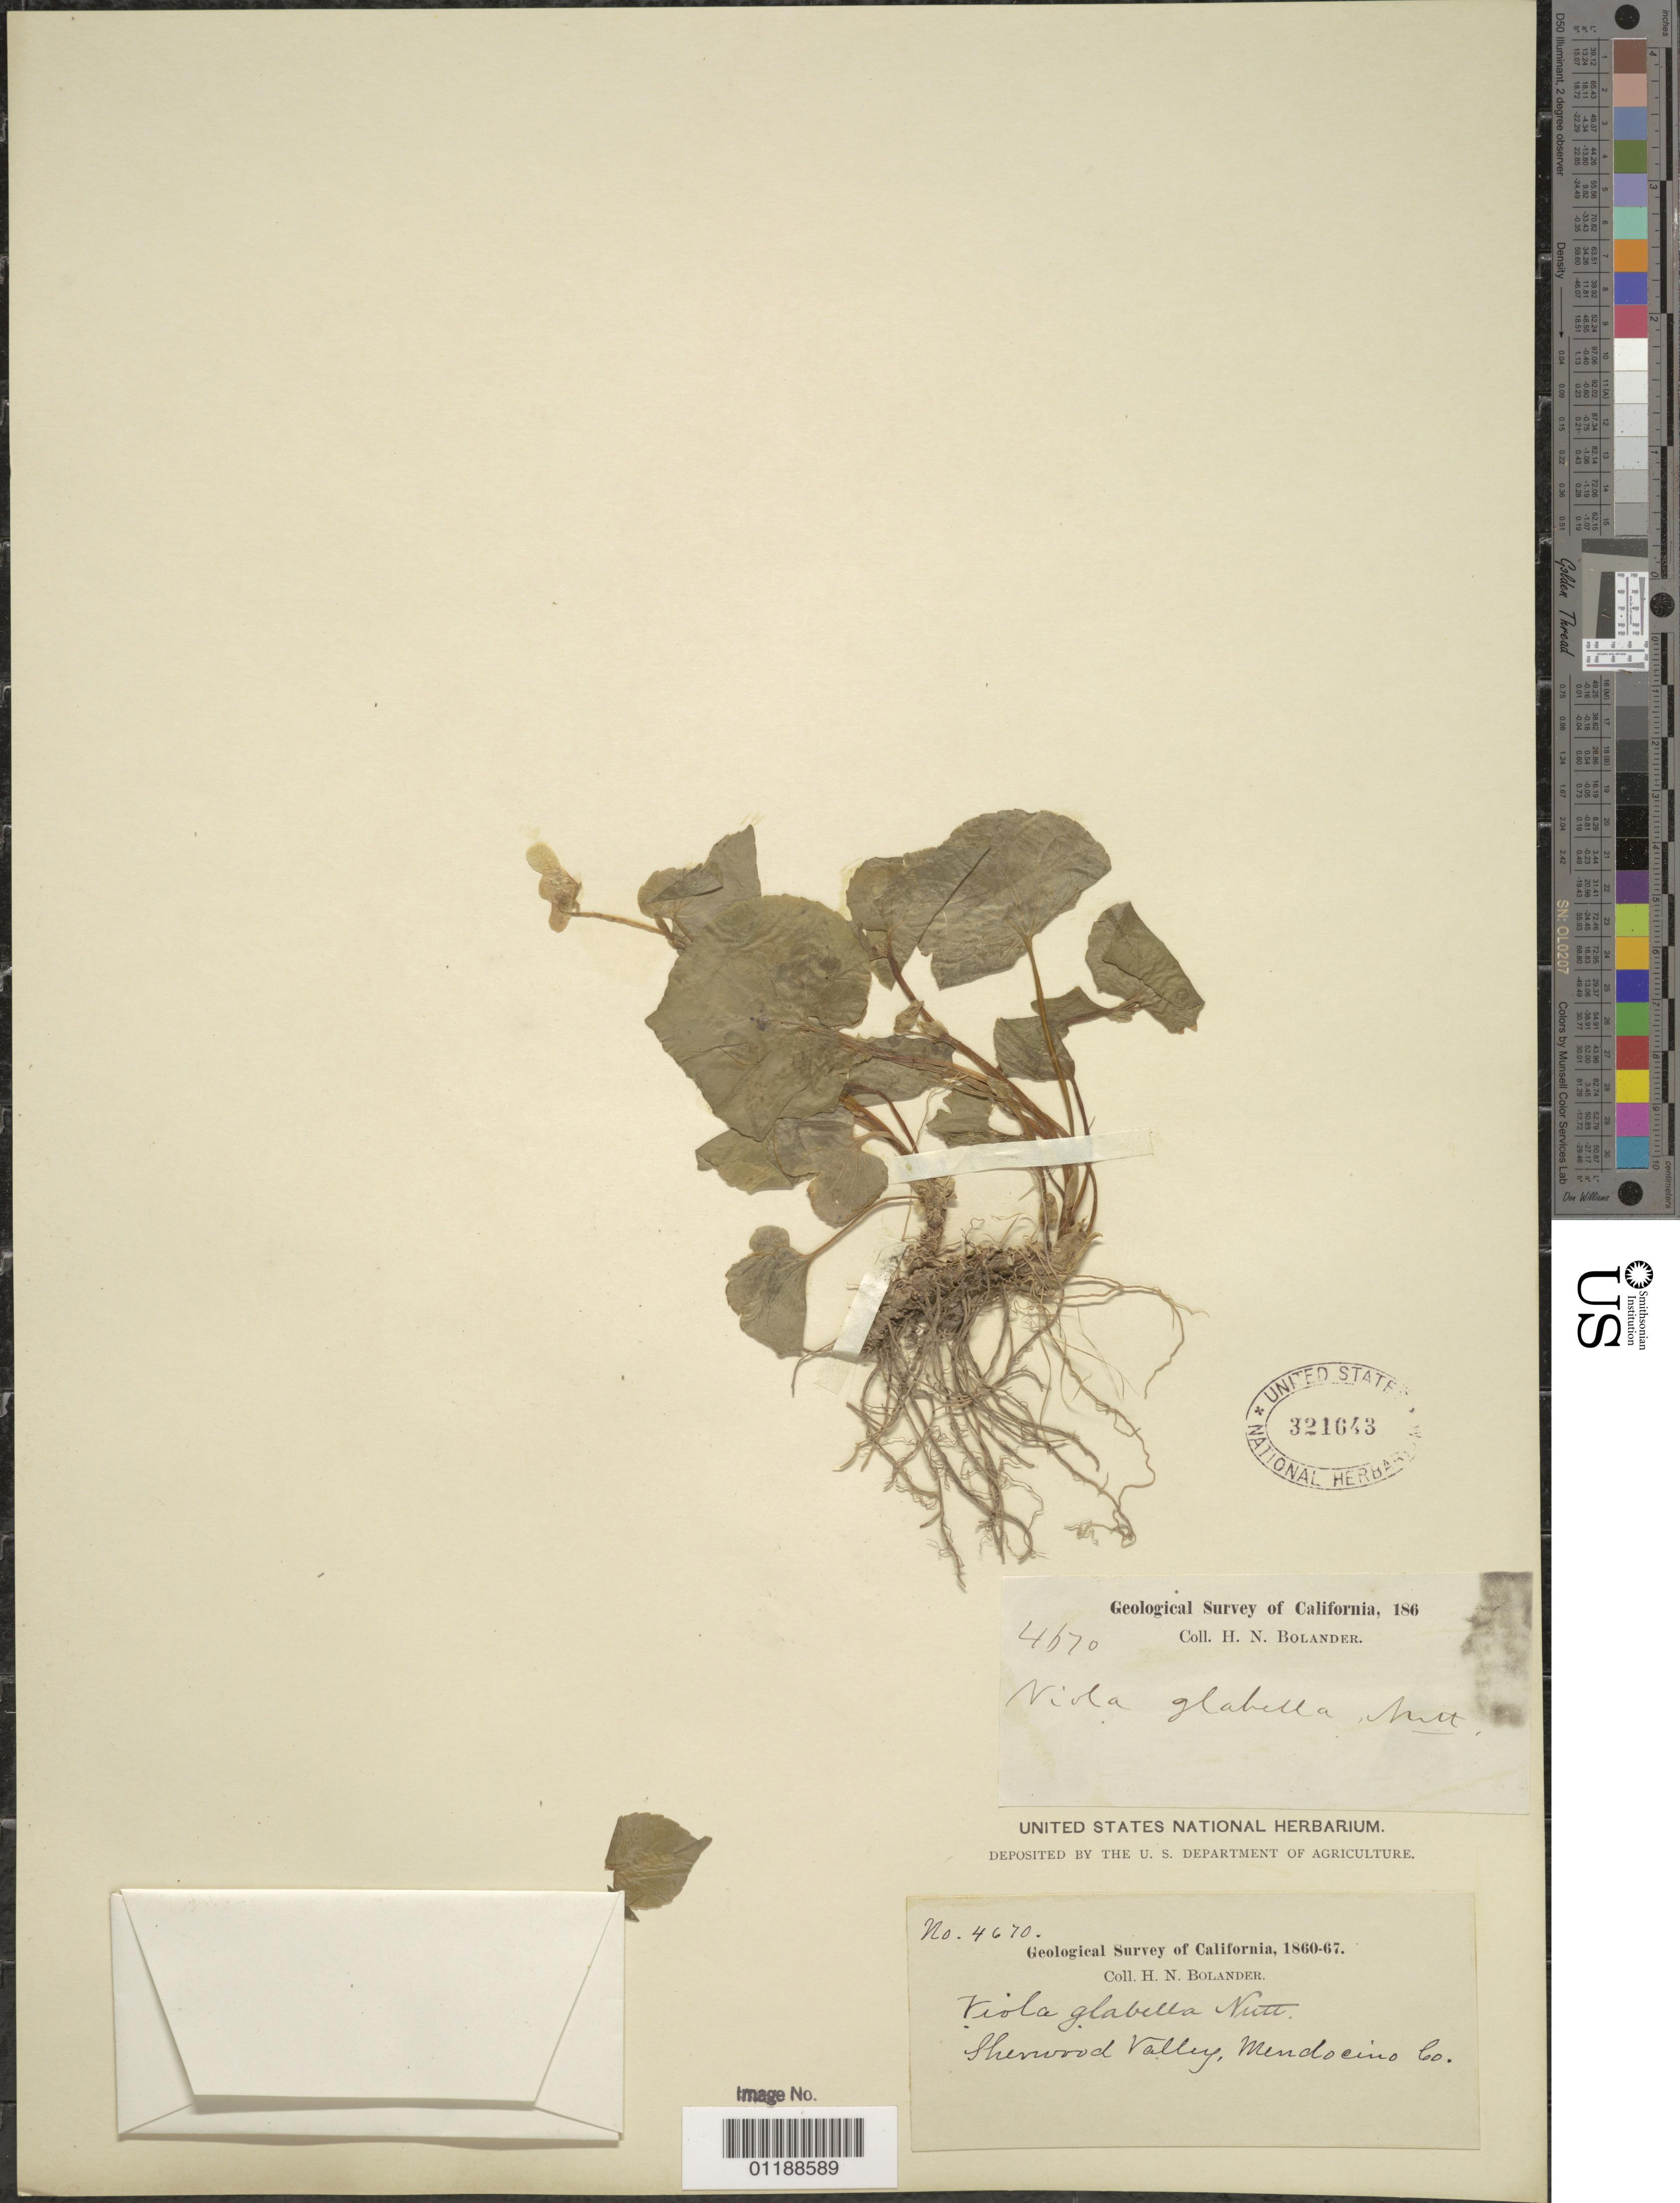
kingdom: Plantae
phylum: Tracheophyta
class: Magnoliopsida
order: Malpighiales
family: Violaceae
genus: Viola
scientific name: Viola glabella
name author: Nutt.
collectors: H. Bolander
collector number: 4670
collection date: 1860/1867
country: United States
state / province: California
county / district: Mendocino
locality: Sherwood Valley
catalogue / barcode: US 321643